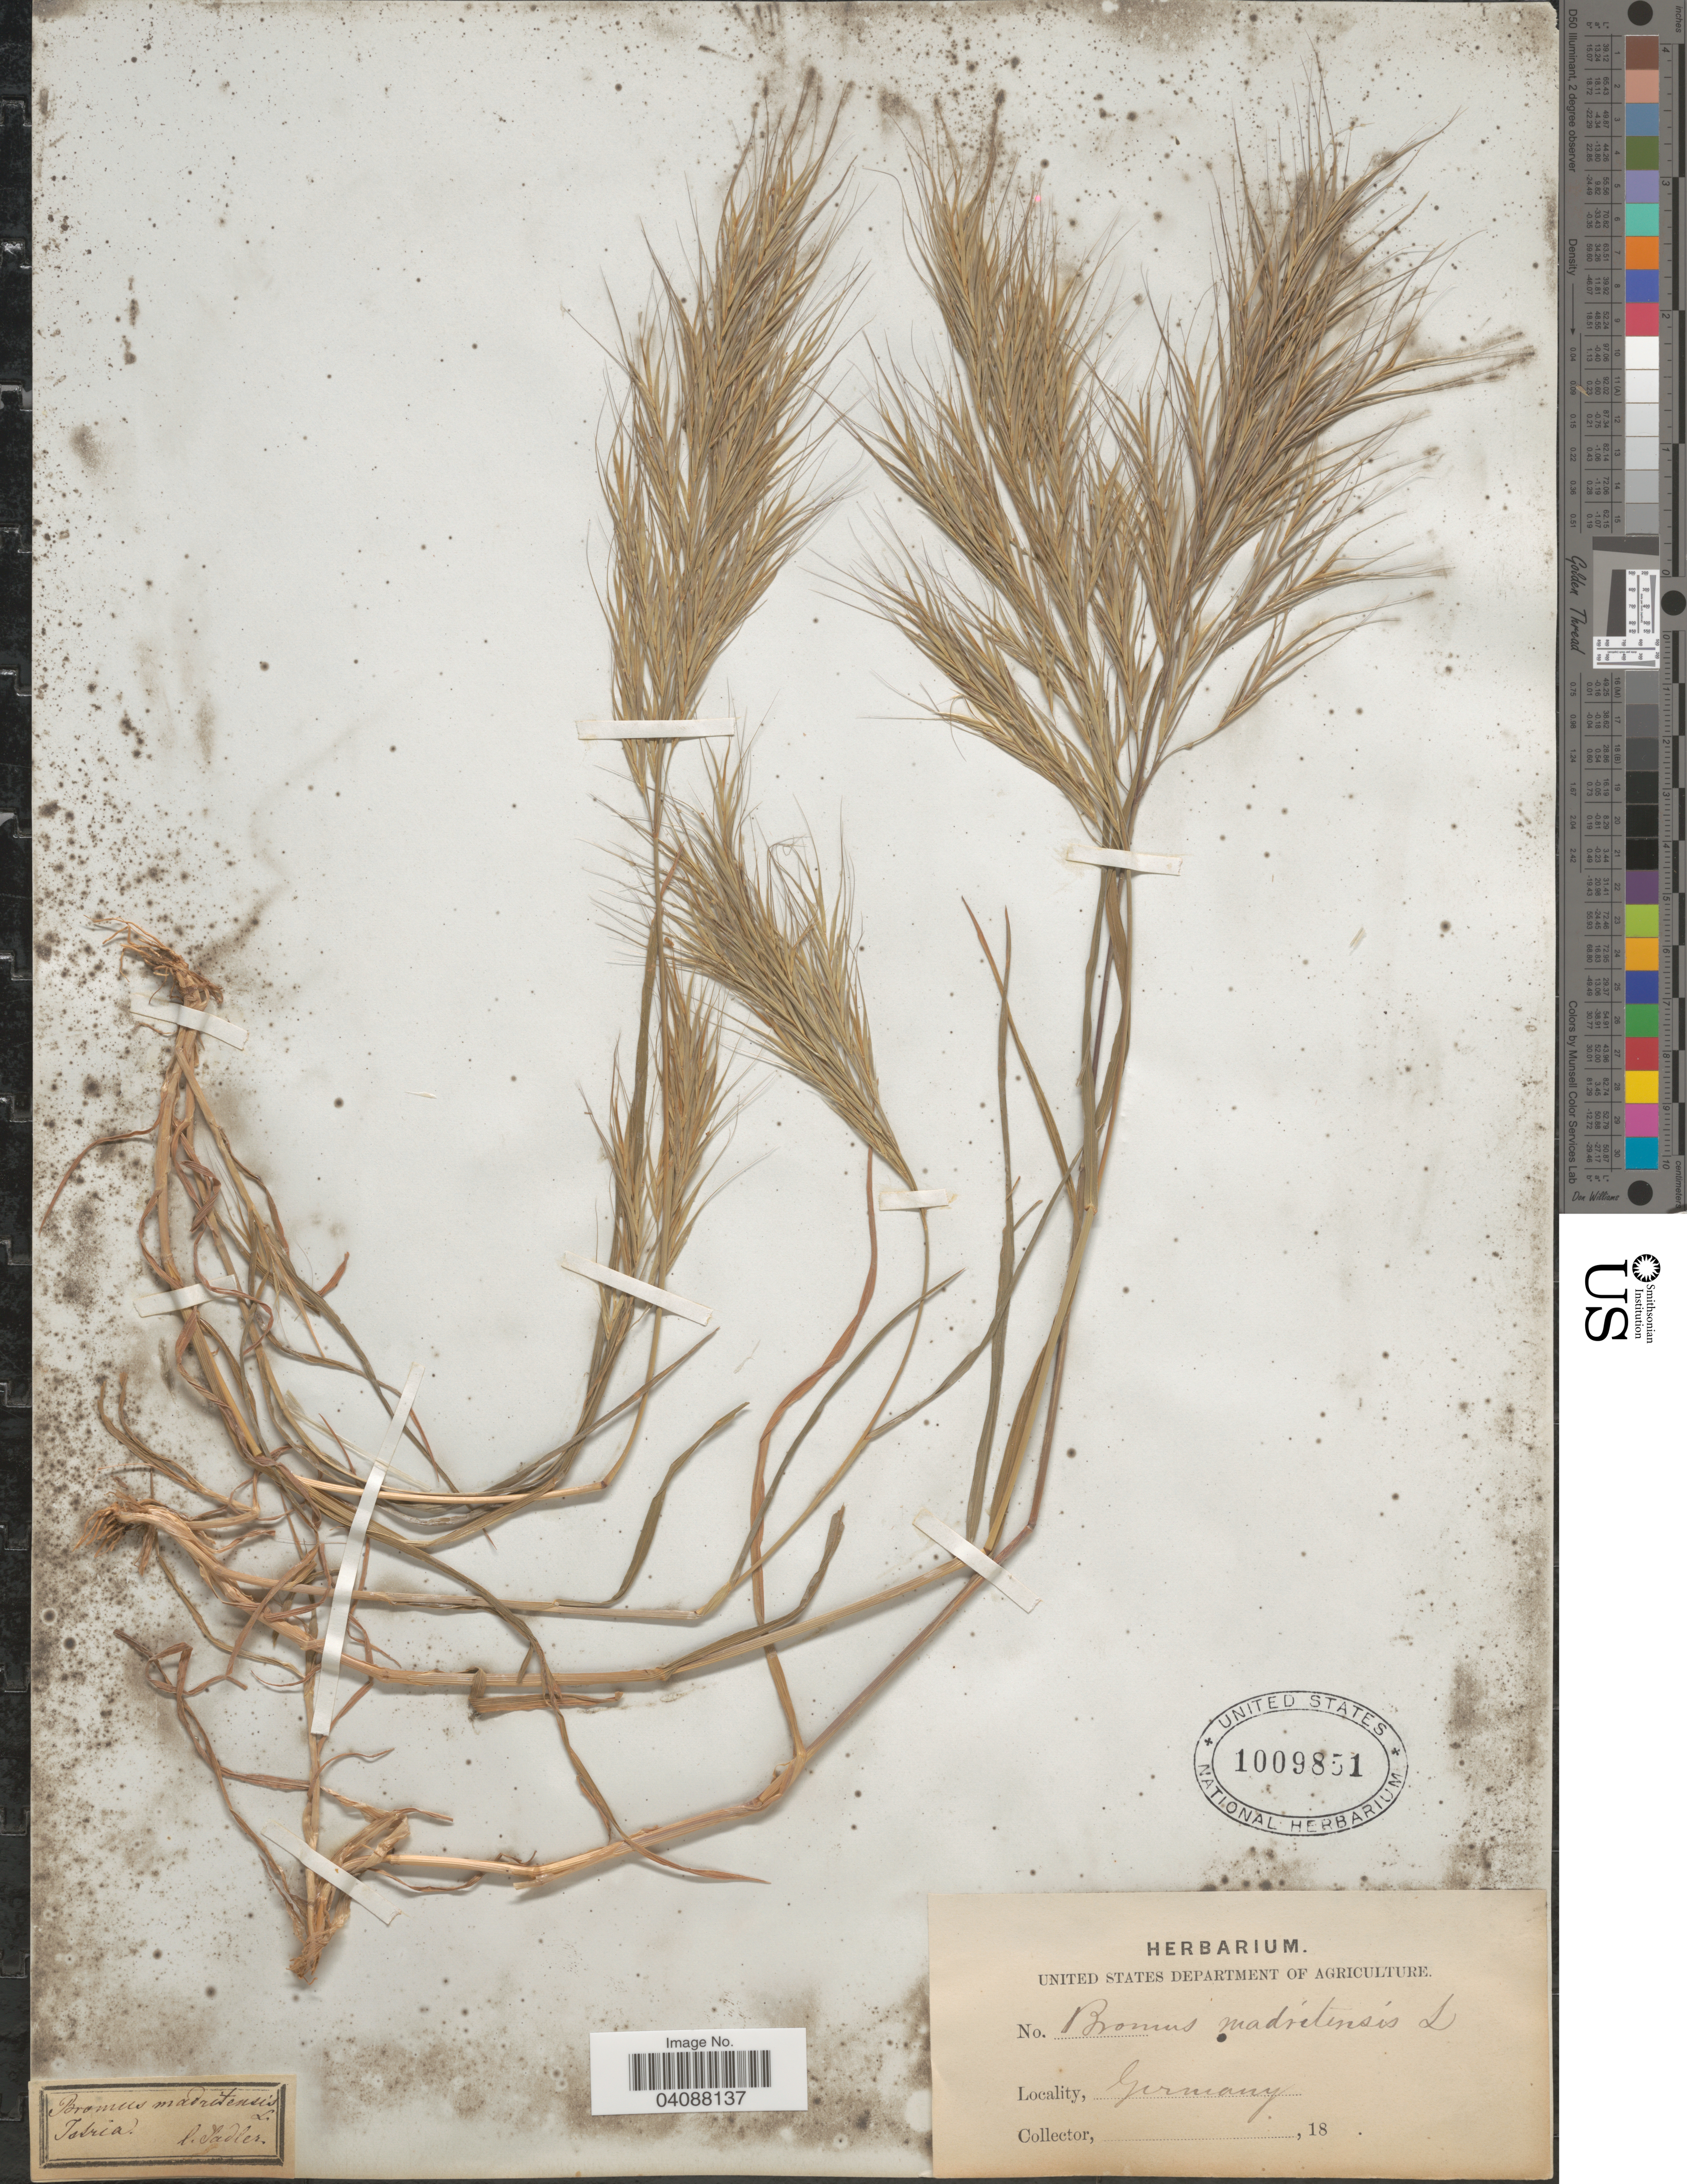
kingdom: Plantae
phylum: Tracheophyta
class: Liliopsida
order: Poales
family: Poaceae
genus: Bromus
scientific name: Bromus madritensis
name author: L.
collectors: -. Sadler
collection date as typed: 18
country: Germany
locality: Istria.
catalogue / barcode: US 1009851